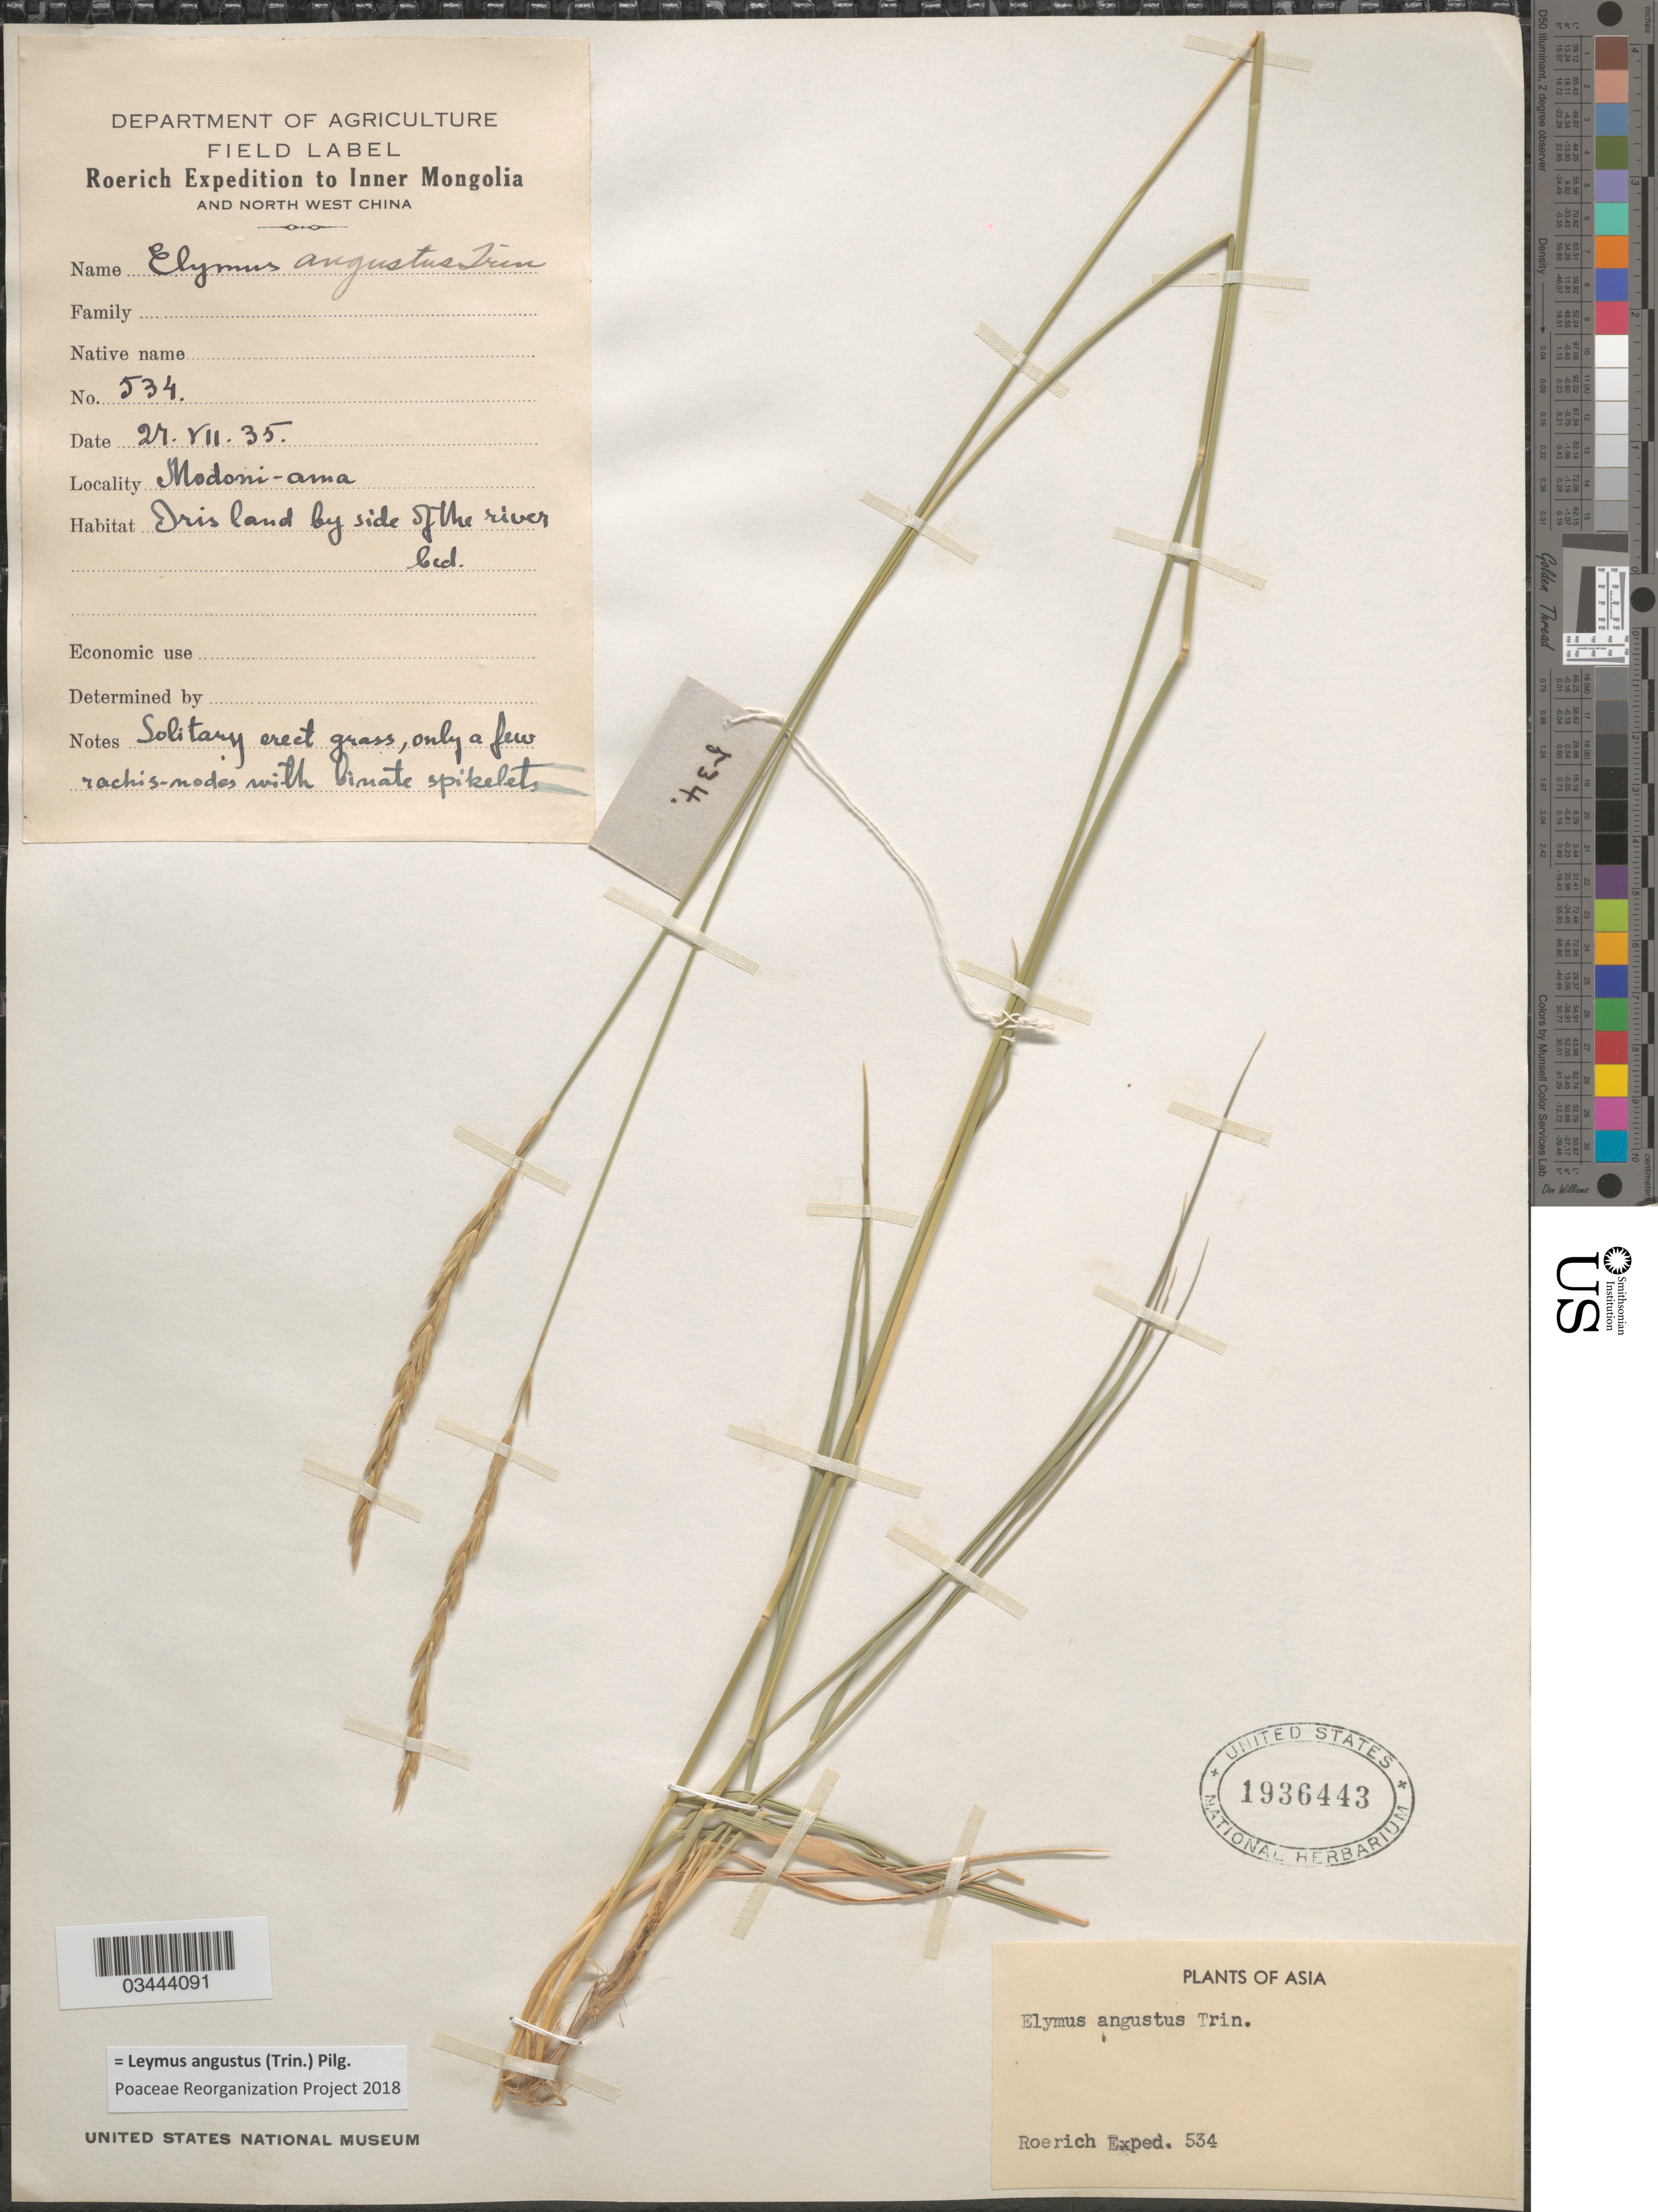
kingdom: Plantae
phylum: Tracheophyta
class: Liliopsida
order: Poales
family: Poaceae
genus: Leymus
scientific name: Leymus angustus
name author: (Trin.) Pilg.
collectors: Roerich Expedition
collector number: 534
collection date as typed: Transcribed d/m/y: 27/7/35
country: China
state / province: Nei Monggol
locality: To Inner Mongolia and North West China. Modoni-ama. Iris land by side of the river bed.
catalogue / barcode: US 1936443